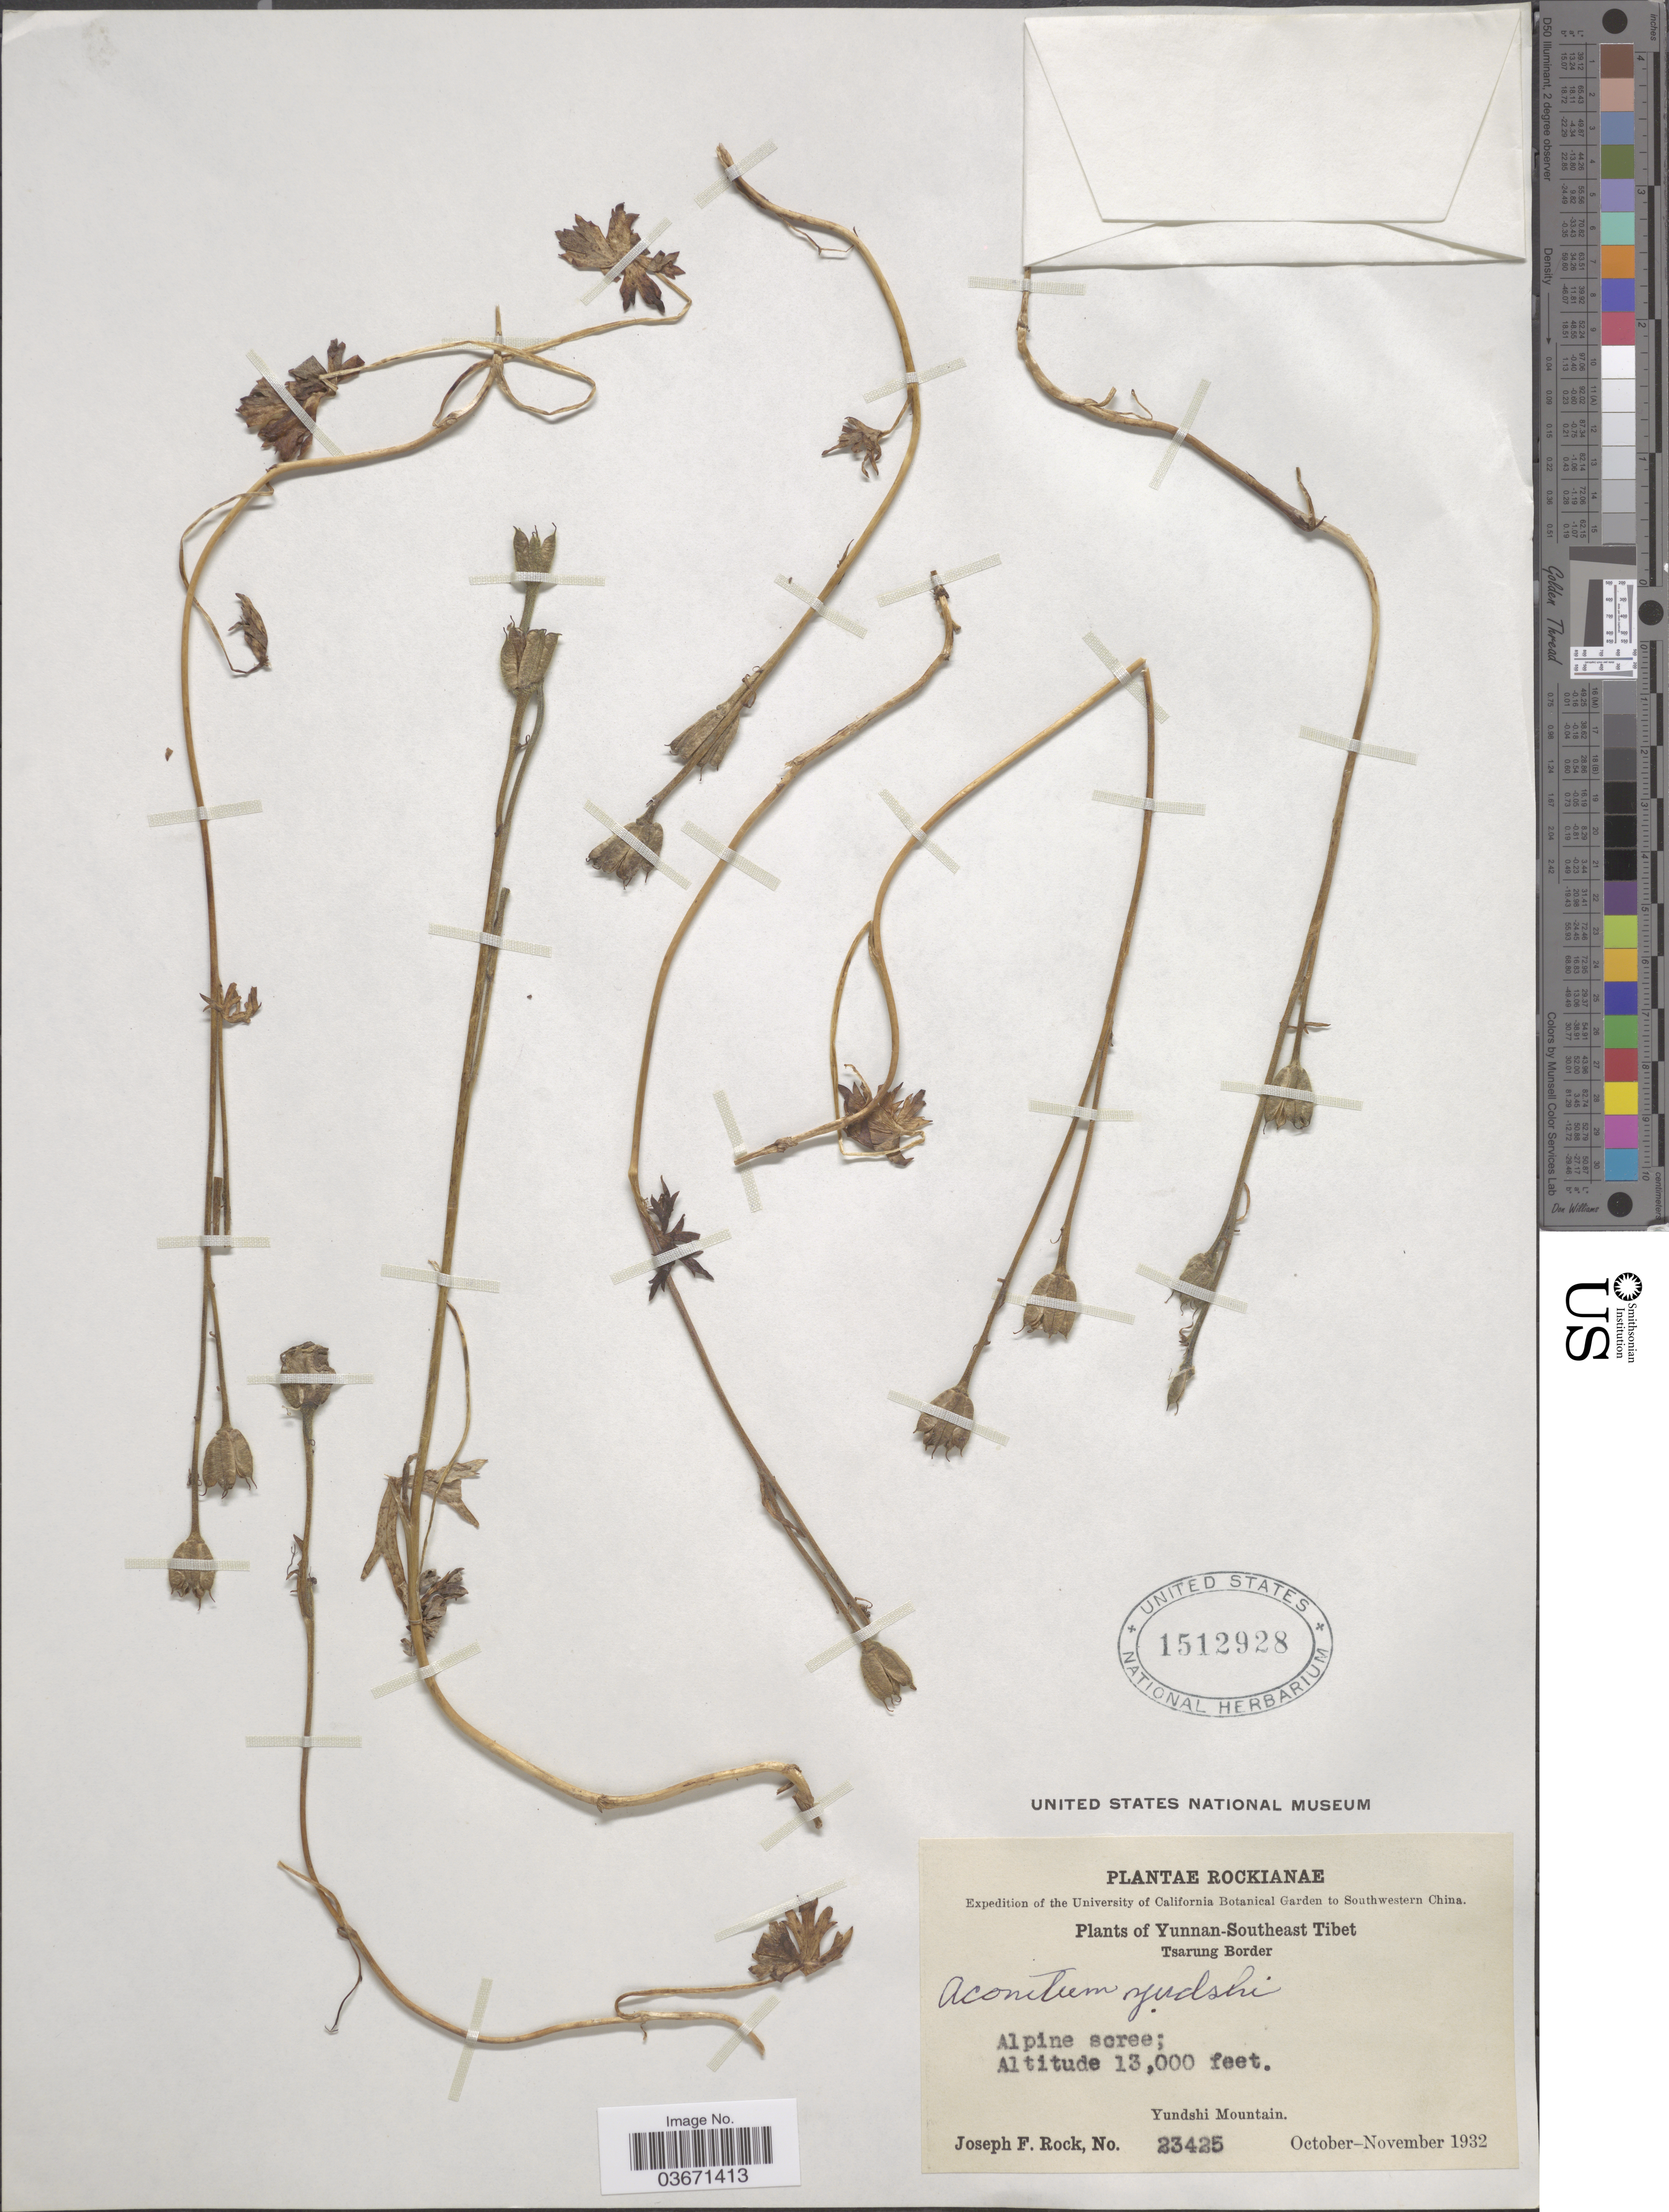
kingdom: Plantae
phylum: Tracheophyta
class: Magnoliopsida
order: Ranunculales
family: Ranunculaceae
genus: Aconitum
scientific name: Aconitum yundshi, ined. 2/2024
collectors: J. F. Rock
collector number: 23425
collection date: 1932-10/1932-11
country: China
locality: Southwestern China. Yunnan-Southeast Tibet. Tsarung Border. Yundshi Mountain.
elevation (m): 3962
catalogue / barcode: US 1512928